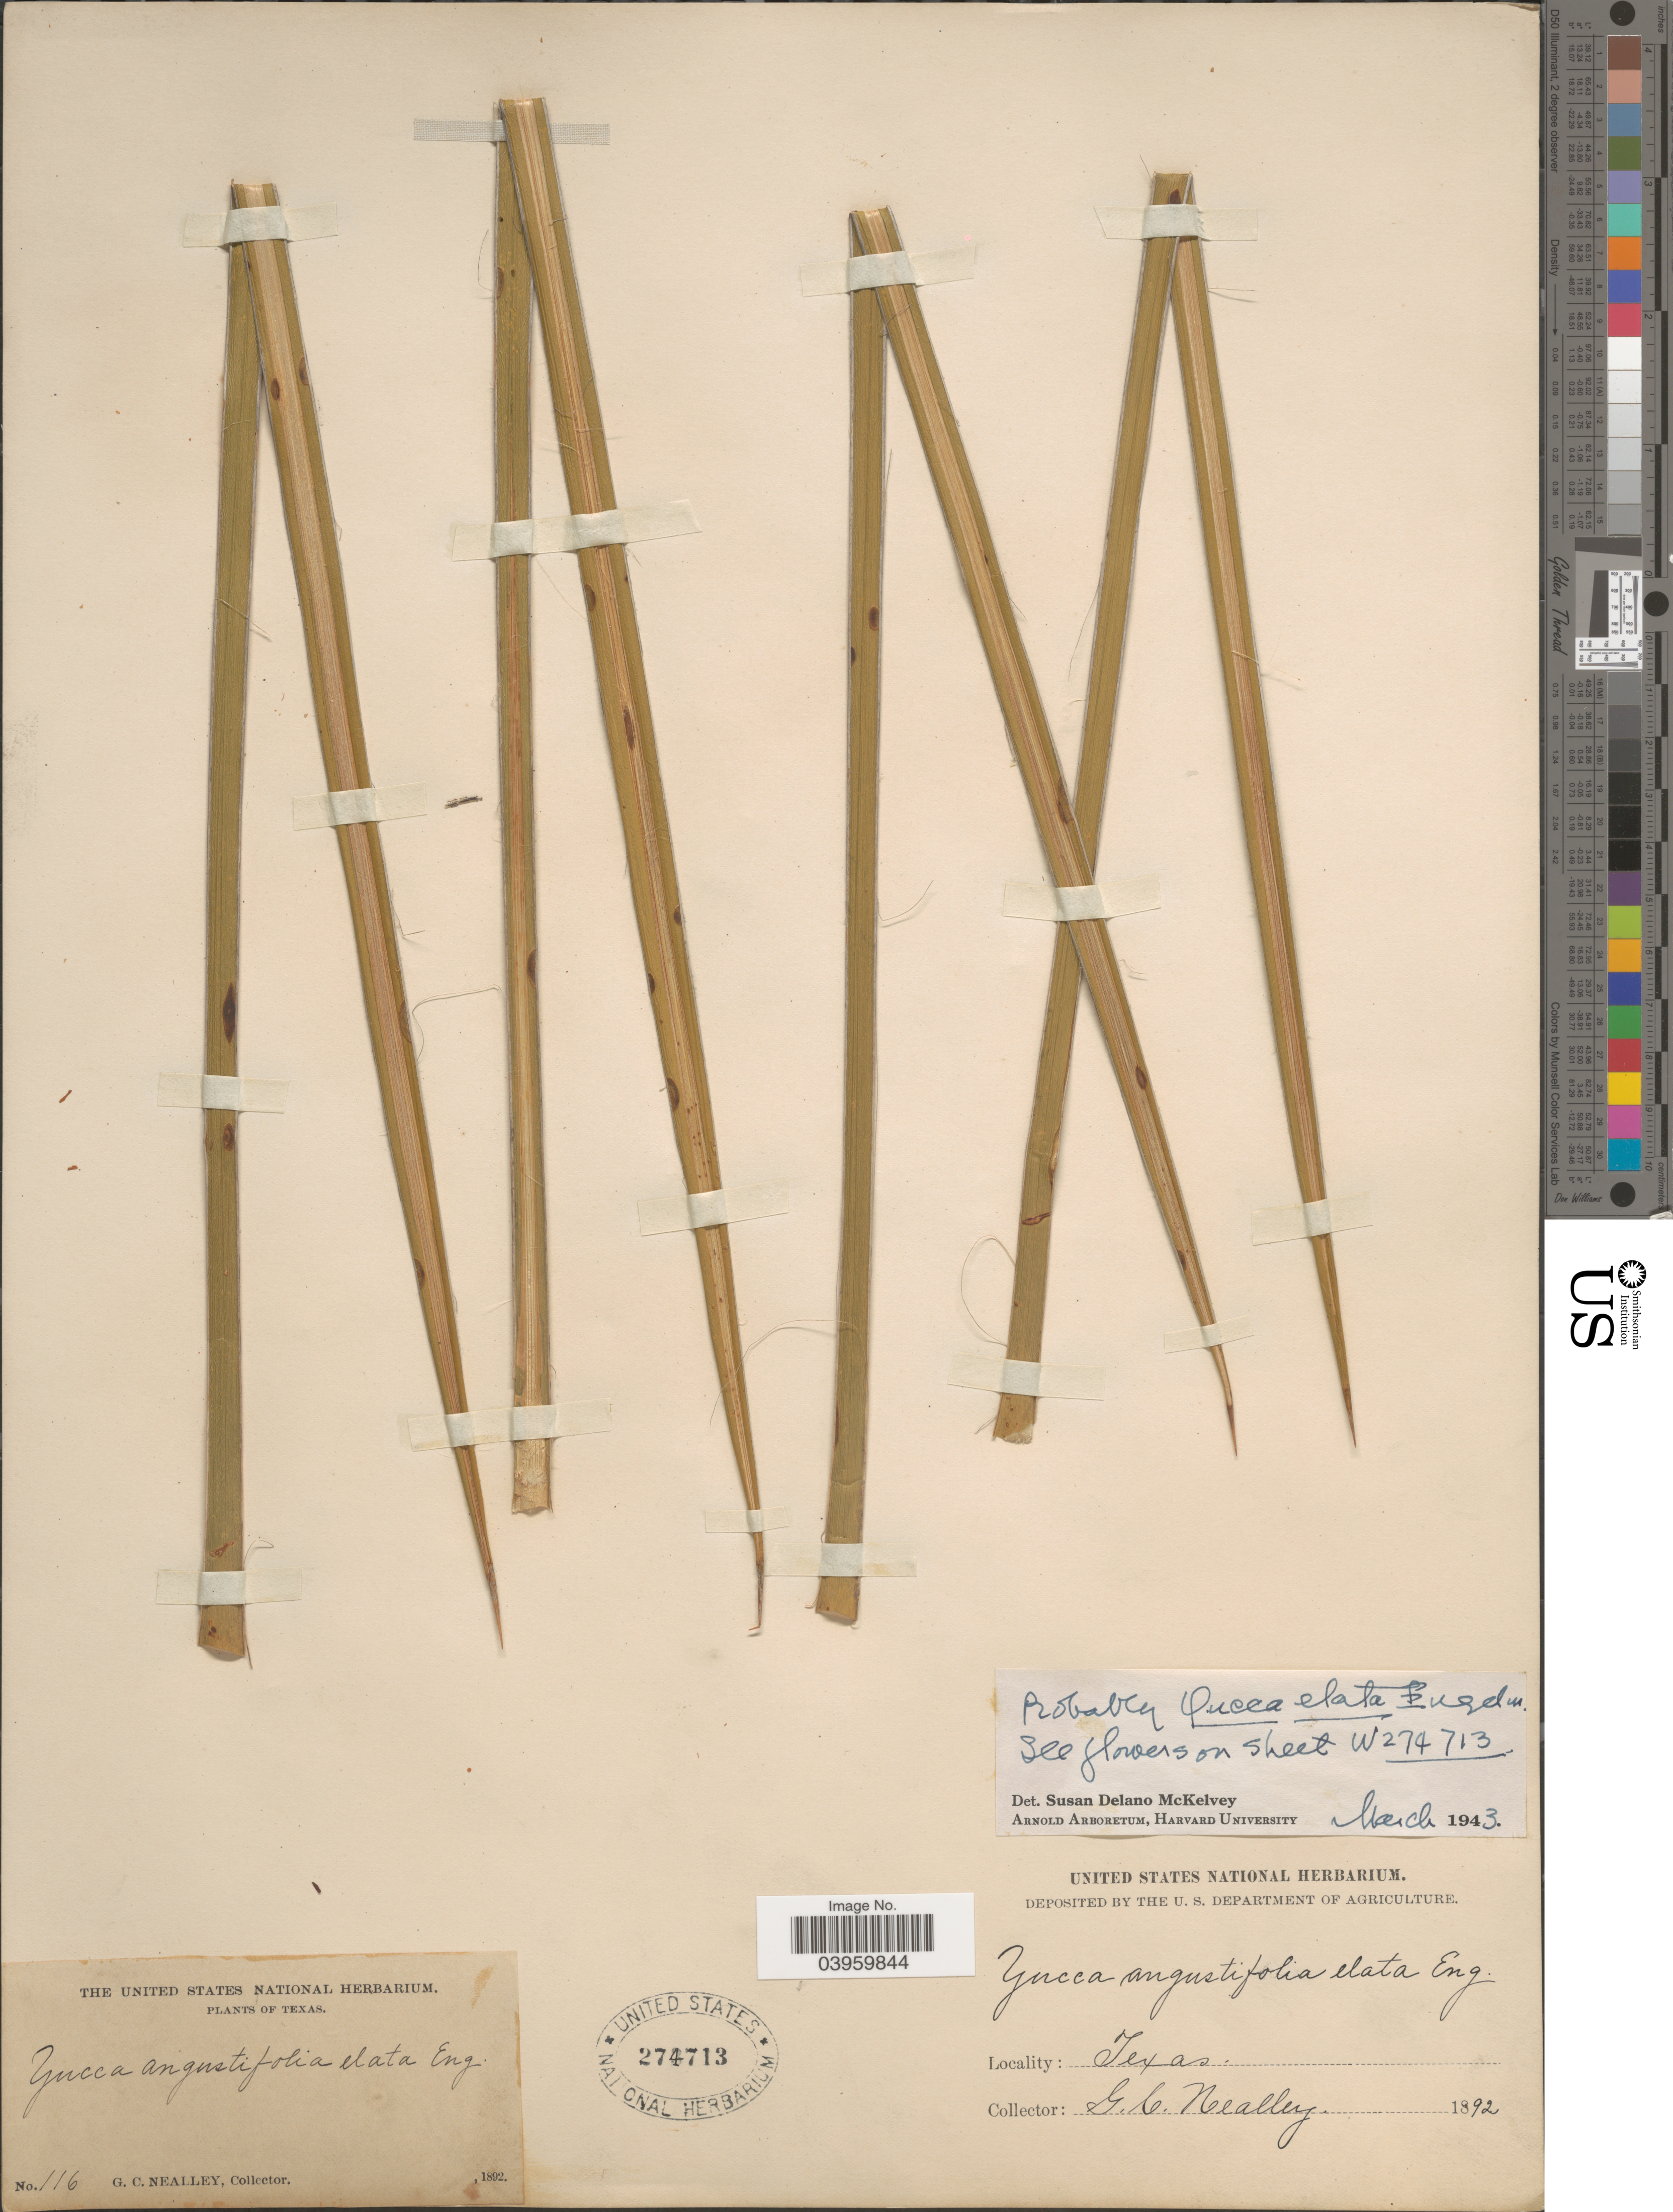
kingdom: Plantae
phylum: Tracheophyta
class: Liliopsida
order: Asparagales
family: Asparagaceae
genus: Yucca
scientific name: Yucca elata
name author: (Engelm.) Engelm.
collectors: G. C. Nealley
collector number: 116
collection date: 1892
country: United States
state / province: Texas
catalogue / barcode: US 274713